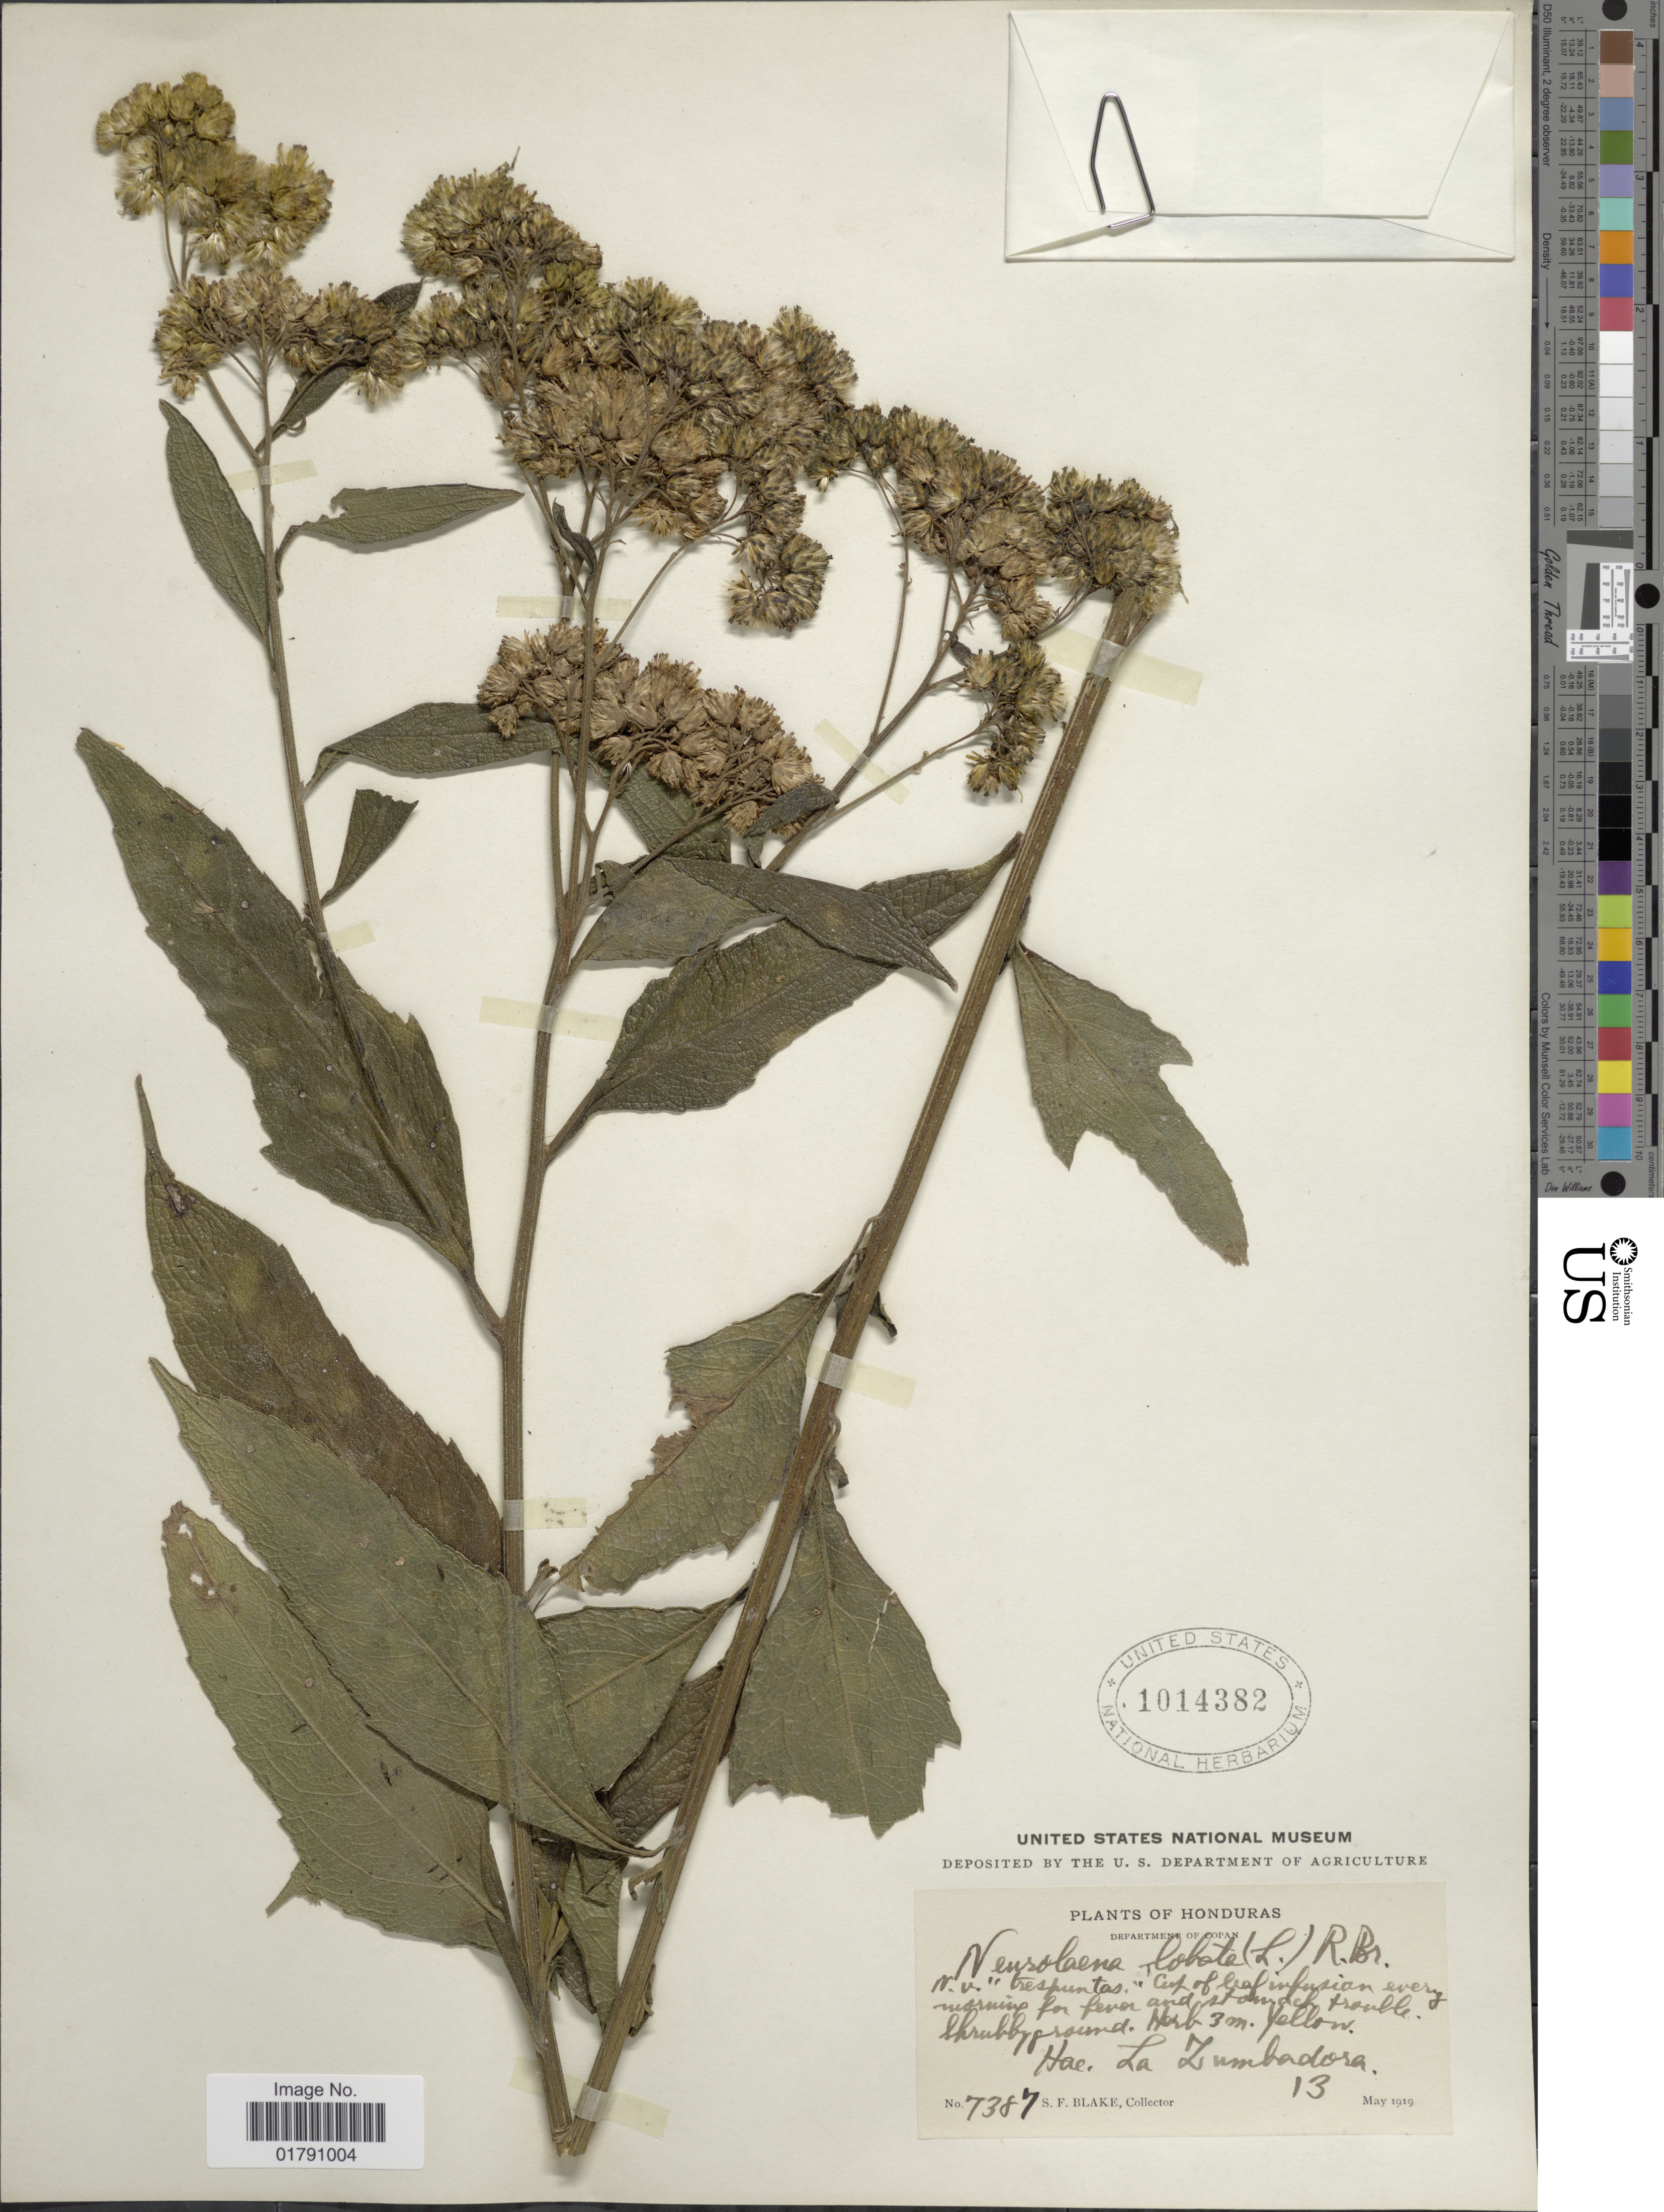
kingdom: Plantae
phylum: Tracheophyta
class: Magnoliopsida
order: Asterales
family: Asteraceae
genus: Neurolaena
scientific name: Neurolaena lobata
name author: (L.) R. Br. ex Cass.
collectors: S. Blake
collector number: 7387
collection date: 1919-05-13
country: Honduras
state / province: Copán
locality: La Zumbadora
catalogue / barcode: US 1014382